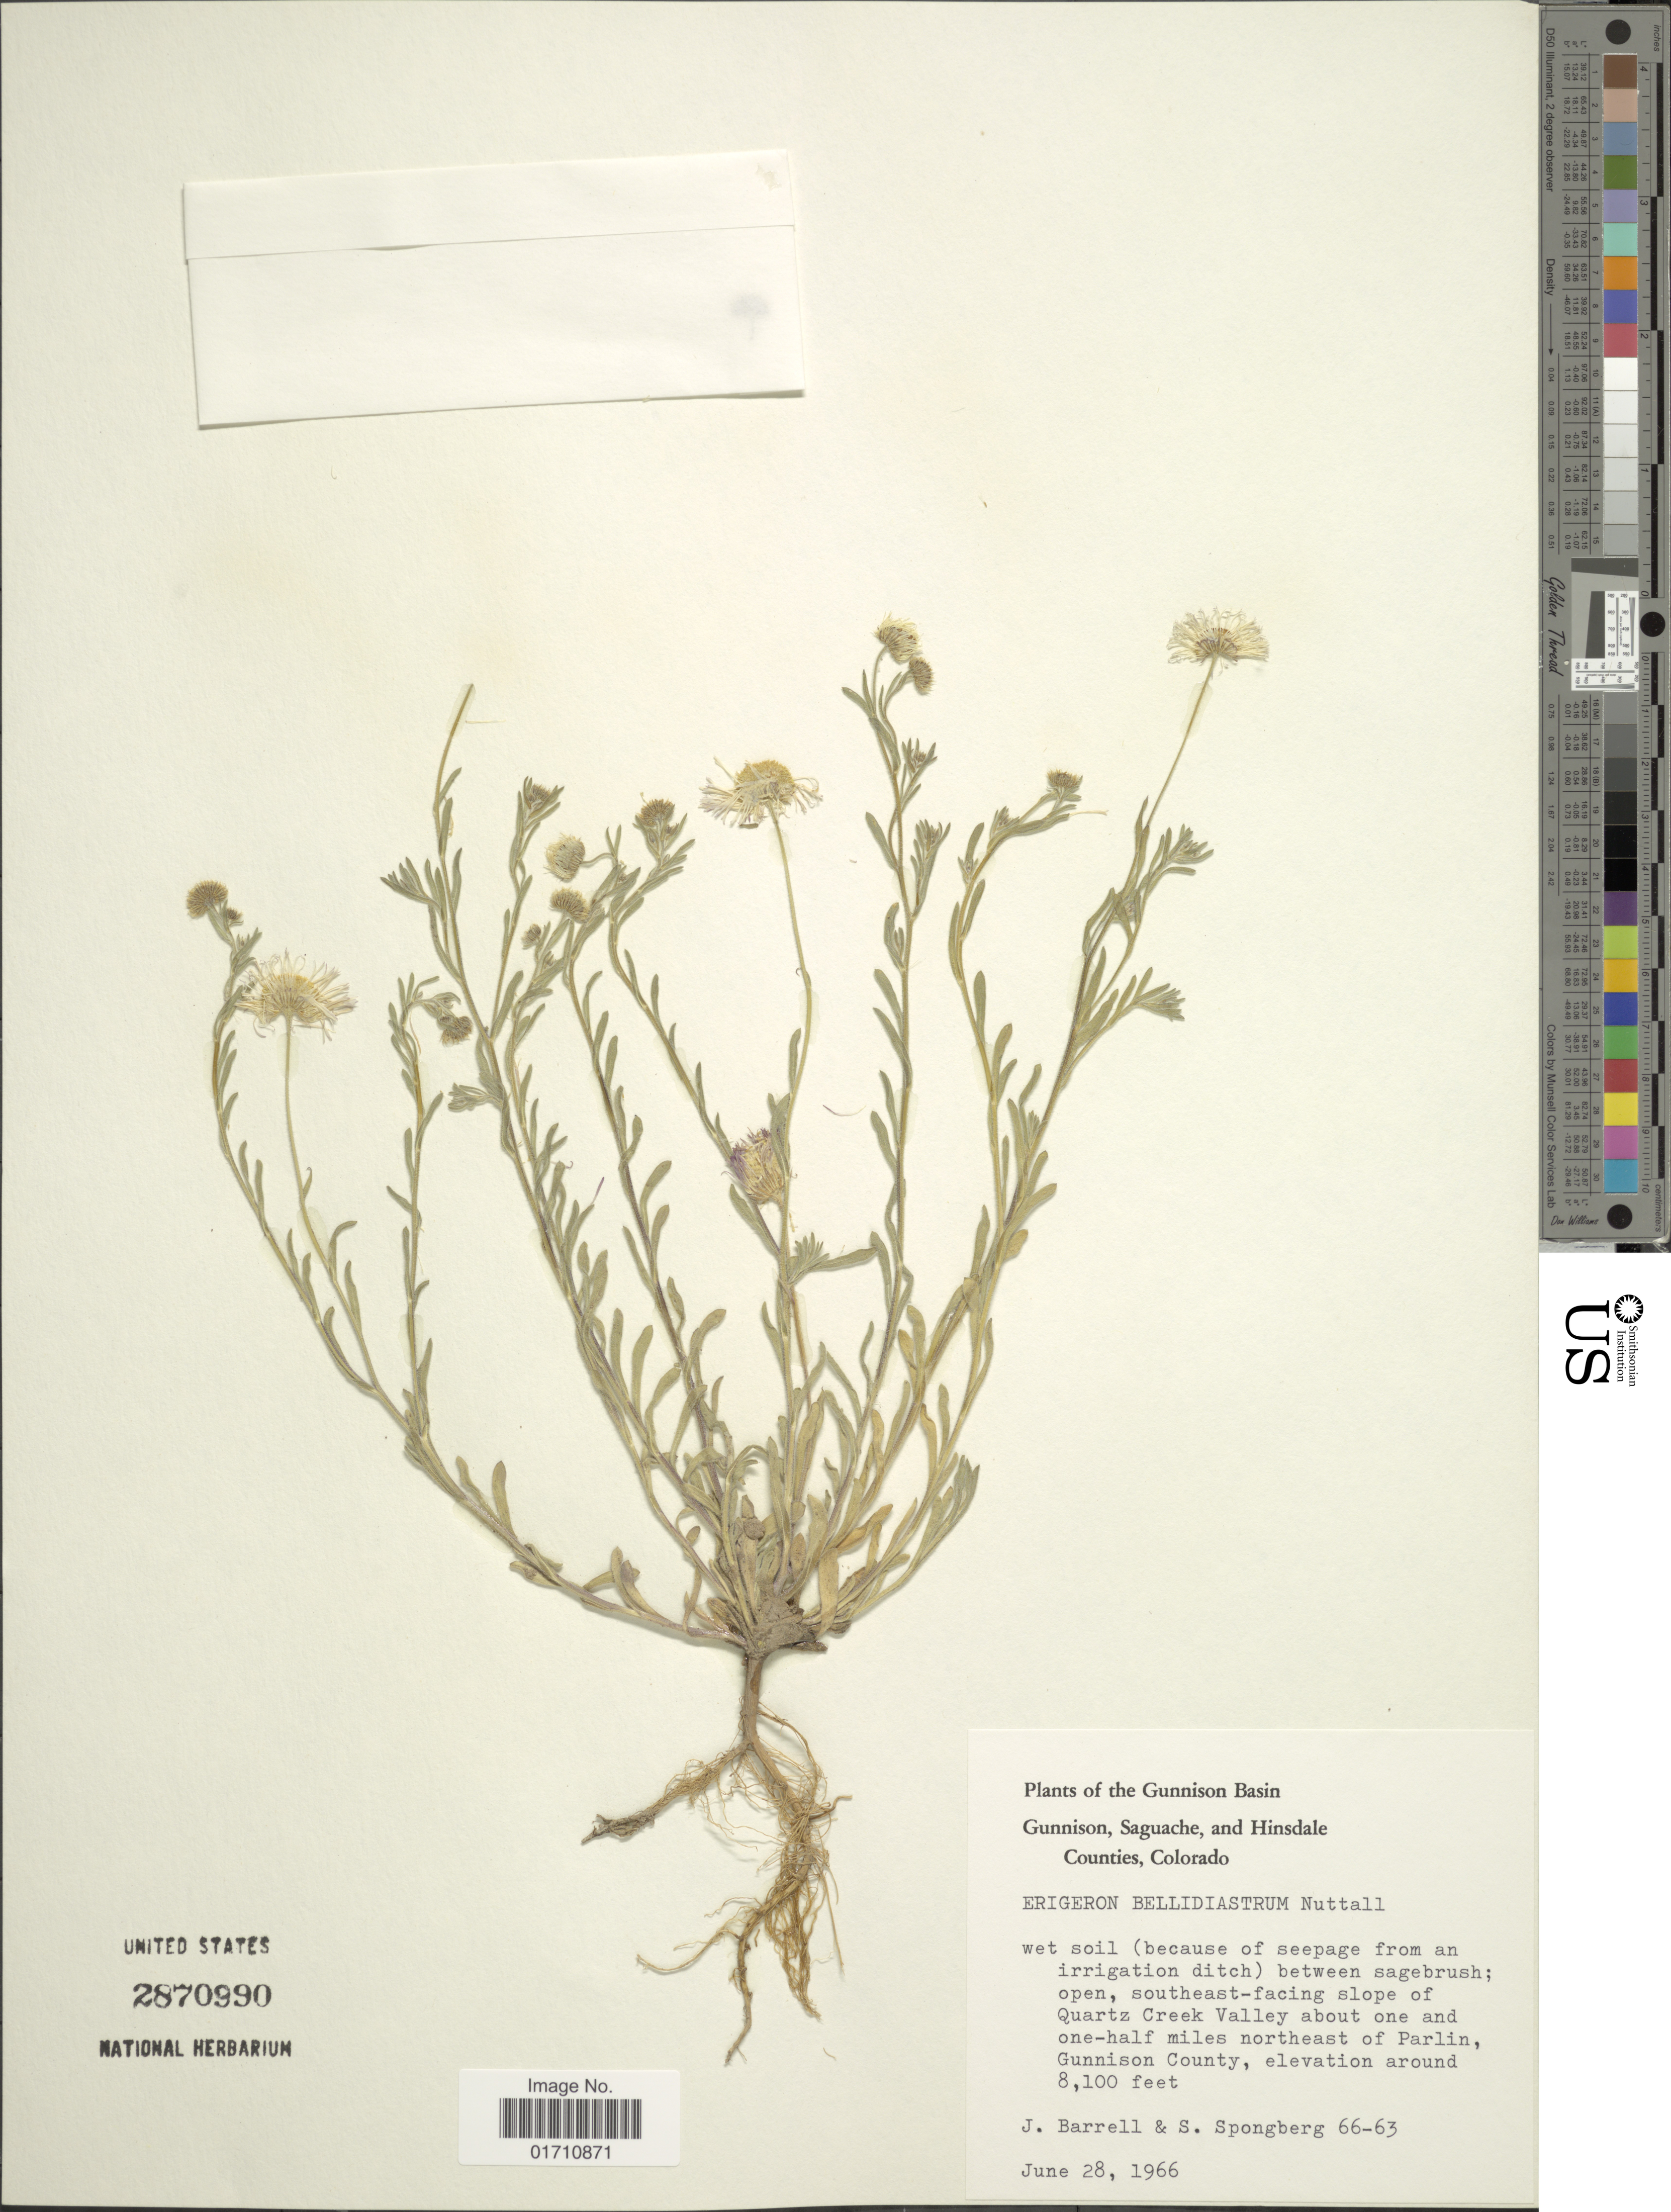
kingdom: Plantae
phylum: Tracheophyta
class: Magnoliopsida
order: Asterales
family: Asteraceae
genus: Erigeron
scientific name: Erigeron bellidiastrum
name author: Nutt.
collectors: J. Barrell & S. A.Spongberg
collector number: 66-63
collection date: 1966-06-28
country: United States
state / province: Colorado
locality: The Gunnison Basin, Saguache, and Hinsdale Counties, wet soil (because of seepage from an irrigation ditch) between sagebrush; open, southeast-facing slope of Quartz Creek Valley about one and one-half miles northeast of Parlin, Gunnison County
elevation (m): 2469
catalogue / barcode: US 2870990